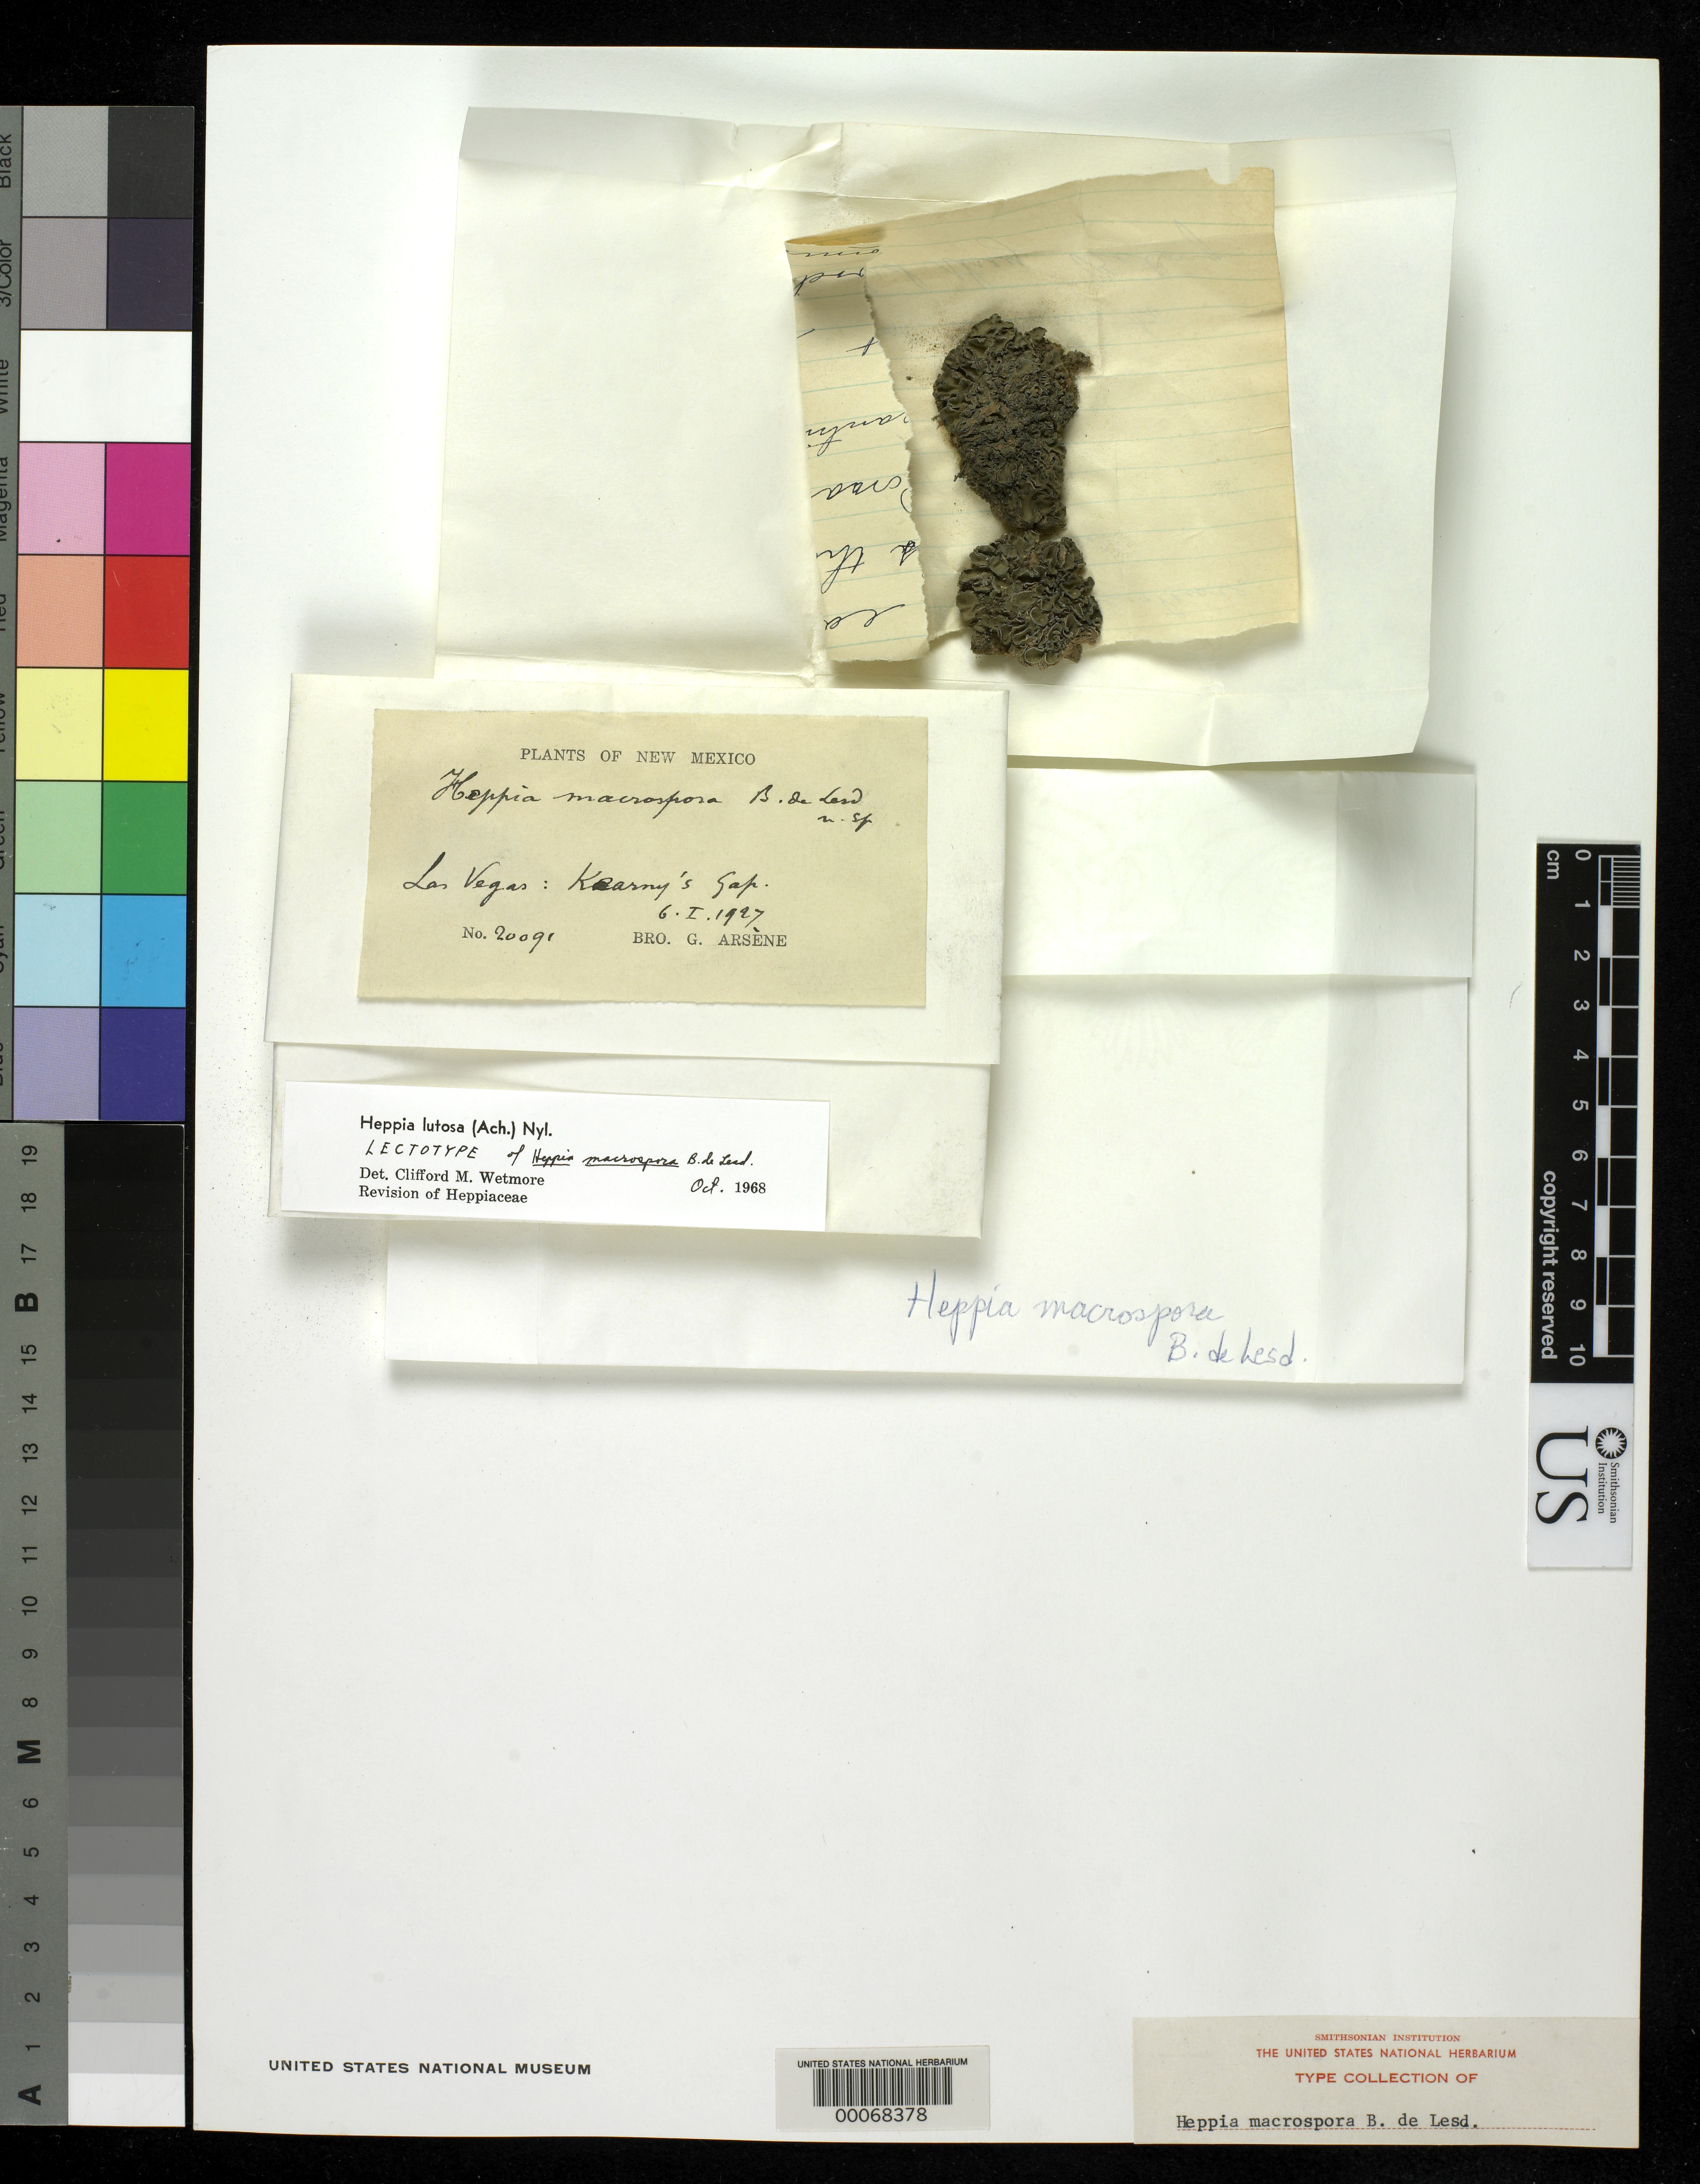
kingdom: Fungi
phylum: Ascomycota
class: Lichinomycetes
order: Lichinales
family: Lichinaceae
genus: Heppia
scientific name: Heppia macrospora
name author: B. de Lesd.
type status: Isotype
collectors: Bro. G. Arsène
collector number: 20091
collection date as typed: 06 Jan 1927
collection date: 1927-01-06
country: United States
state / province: New Mexico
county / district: San Miguel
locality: Las Vegas, Kearney's Gap.